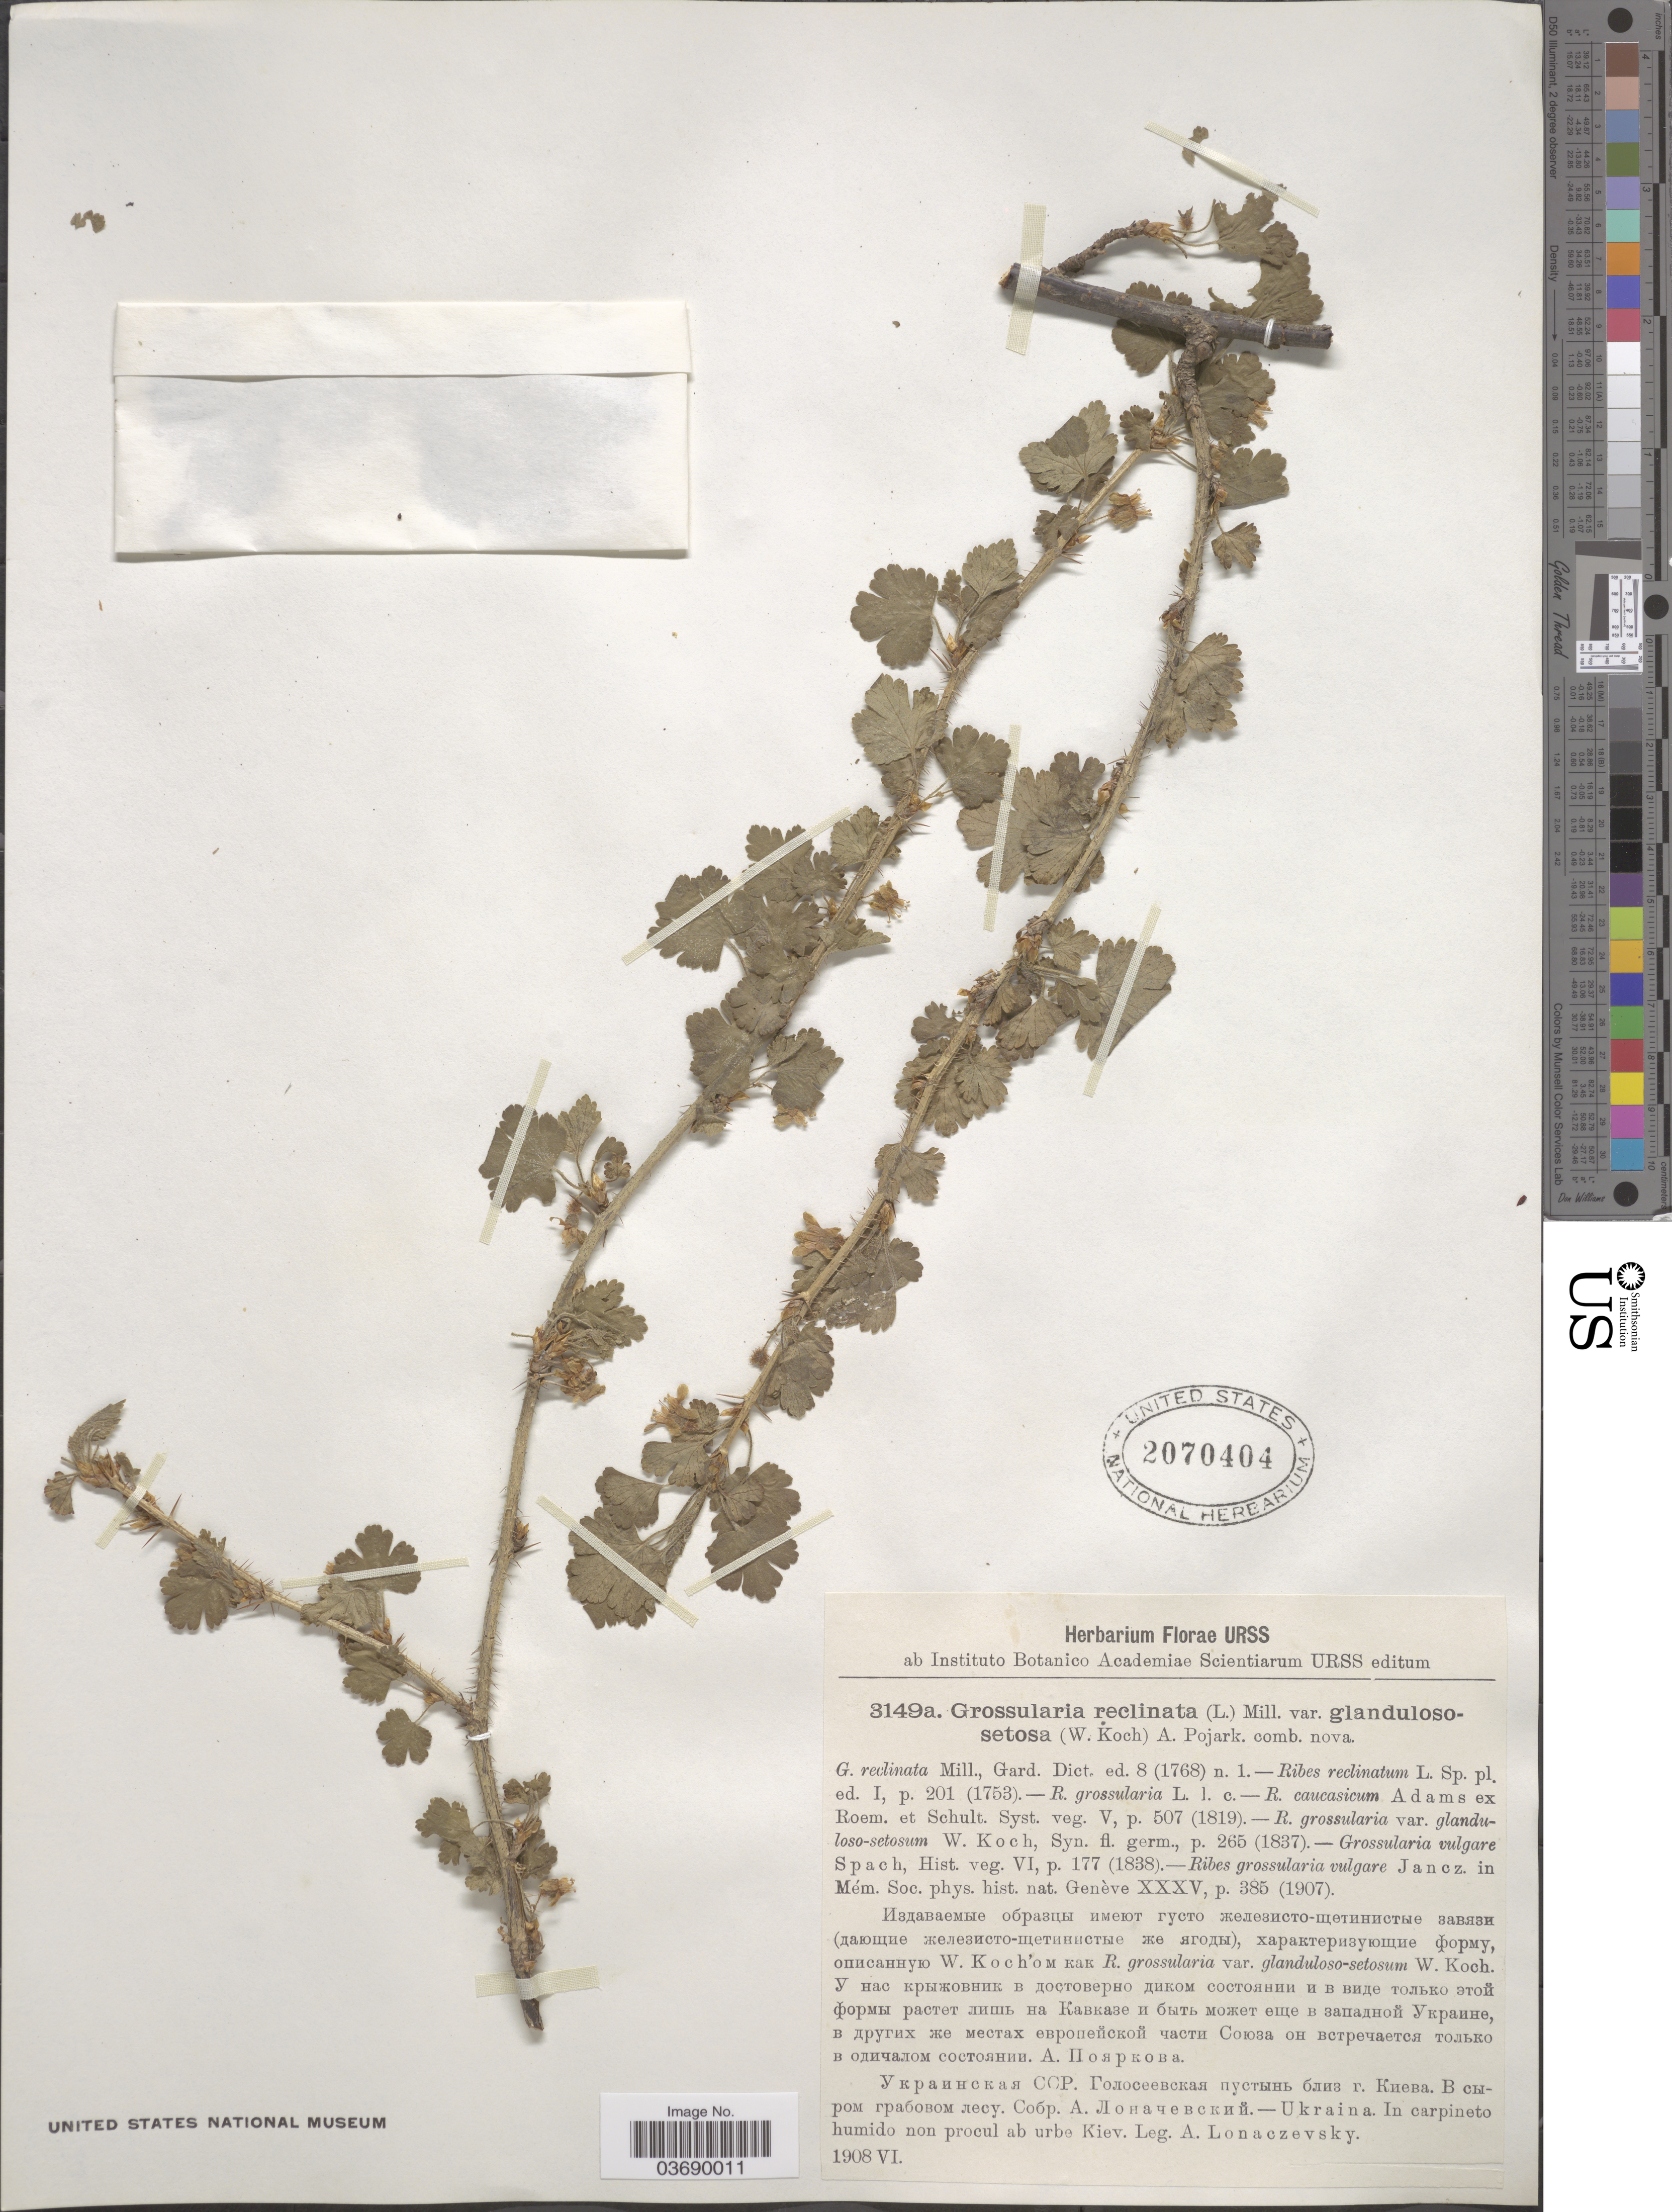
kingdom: Plantae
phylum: Tracheophyta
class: Magnoliopsida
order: Saxifragales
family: Grossulariaceae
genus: Ribes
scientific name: Ribes reclinatum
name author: L.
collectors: A. Lonaczevsky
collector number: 3149a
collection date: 1908-06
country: Ukraine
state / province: Kiev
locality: In carpineto humido non procul ab urbe Kiev.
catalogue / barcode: US 2070404